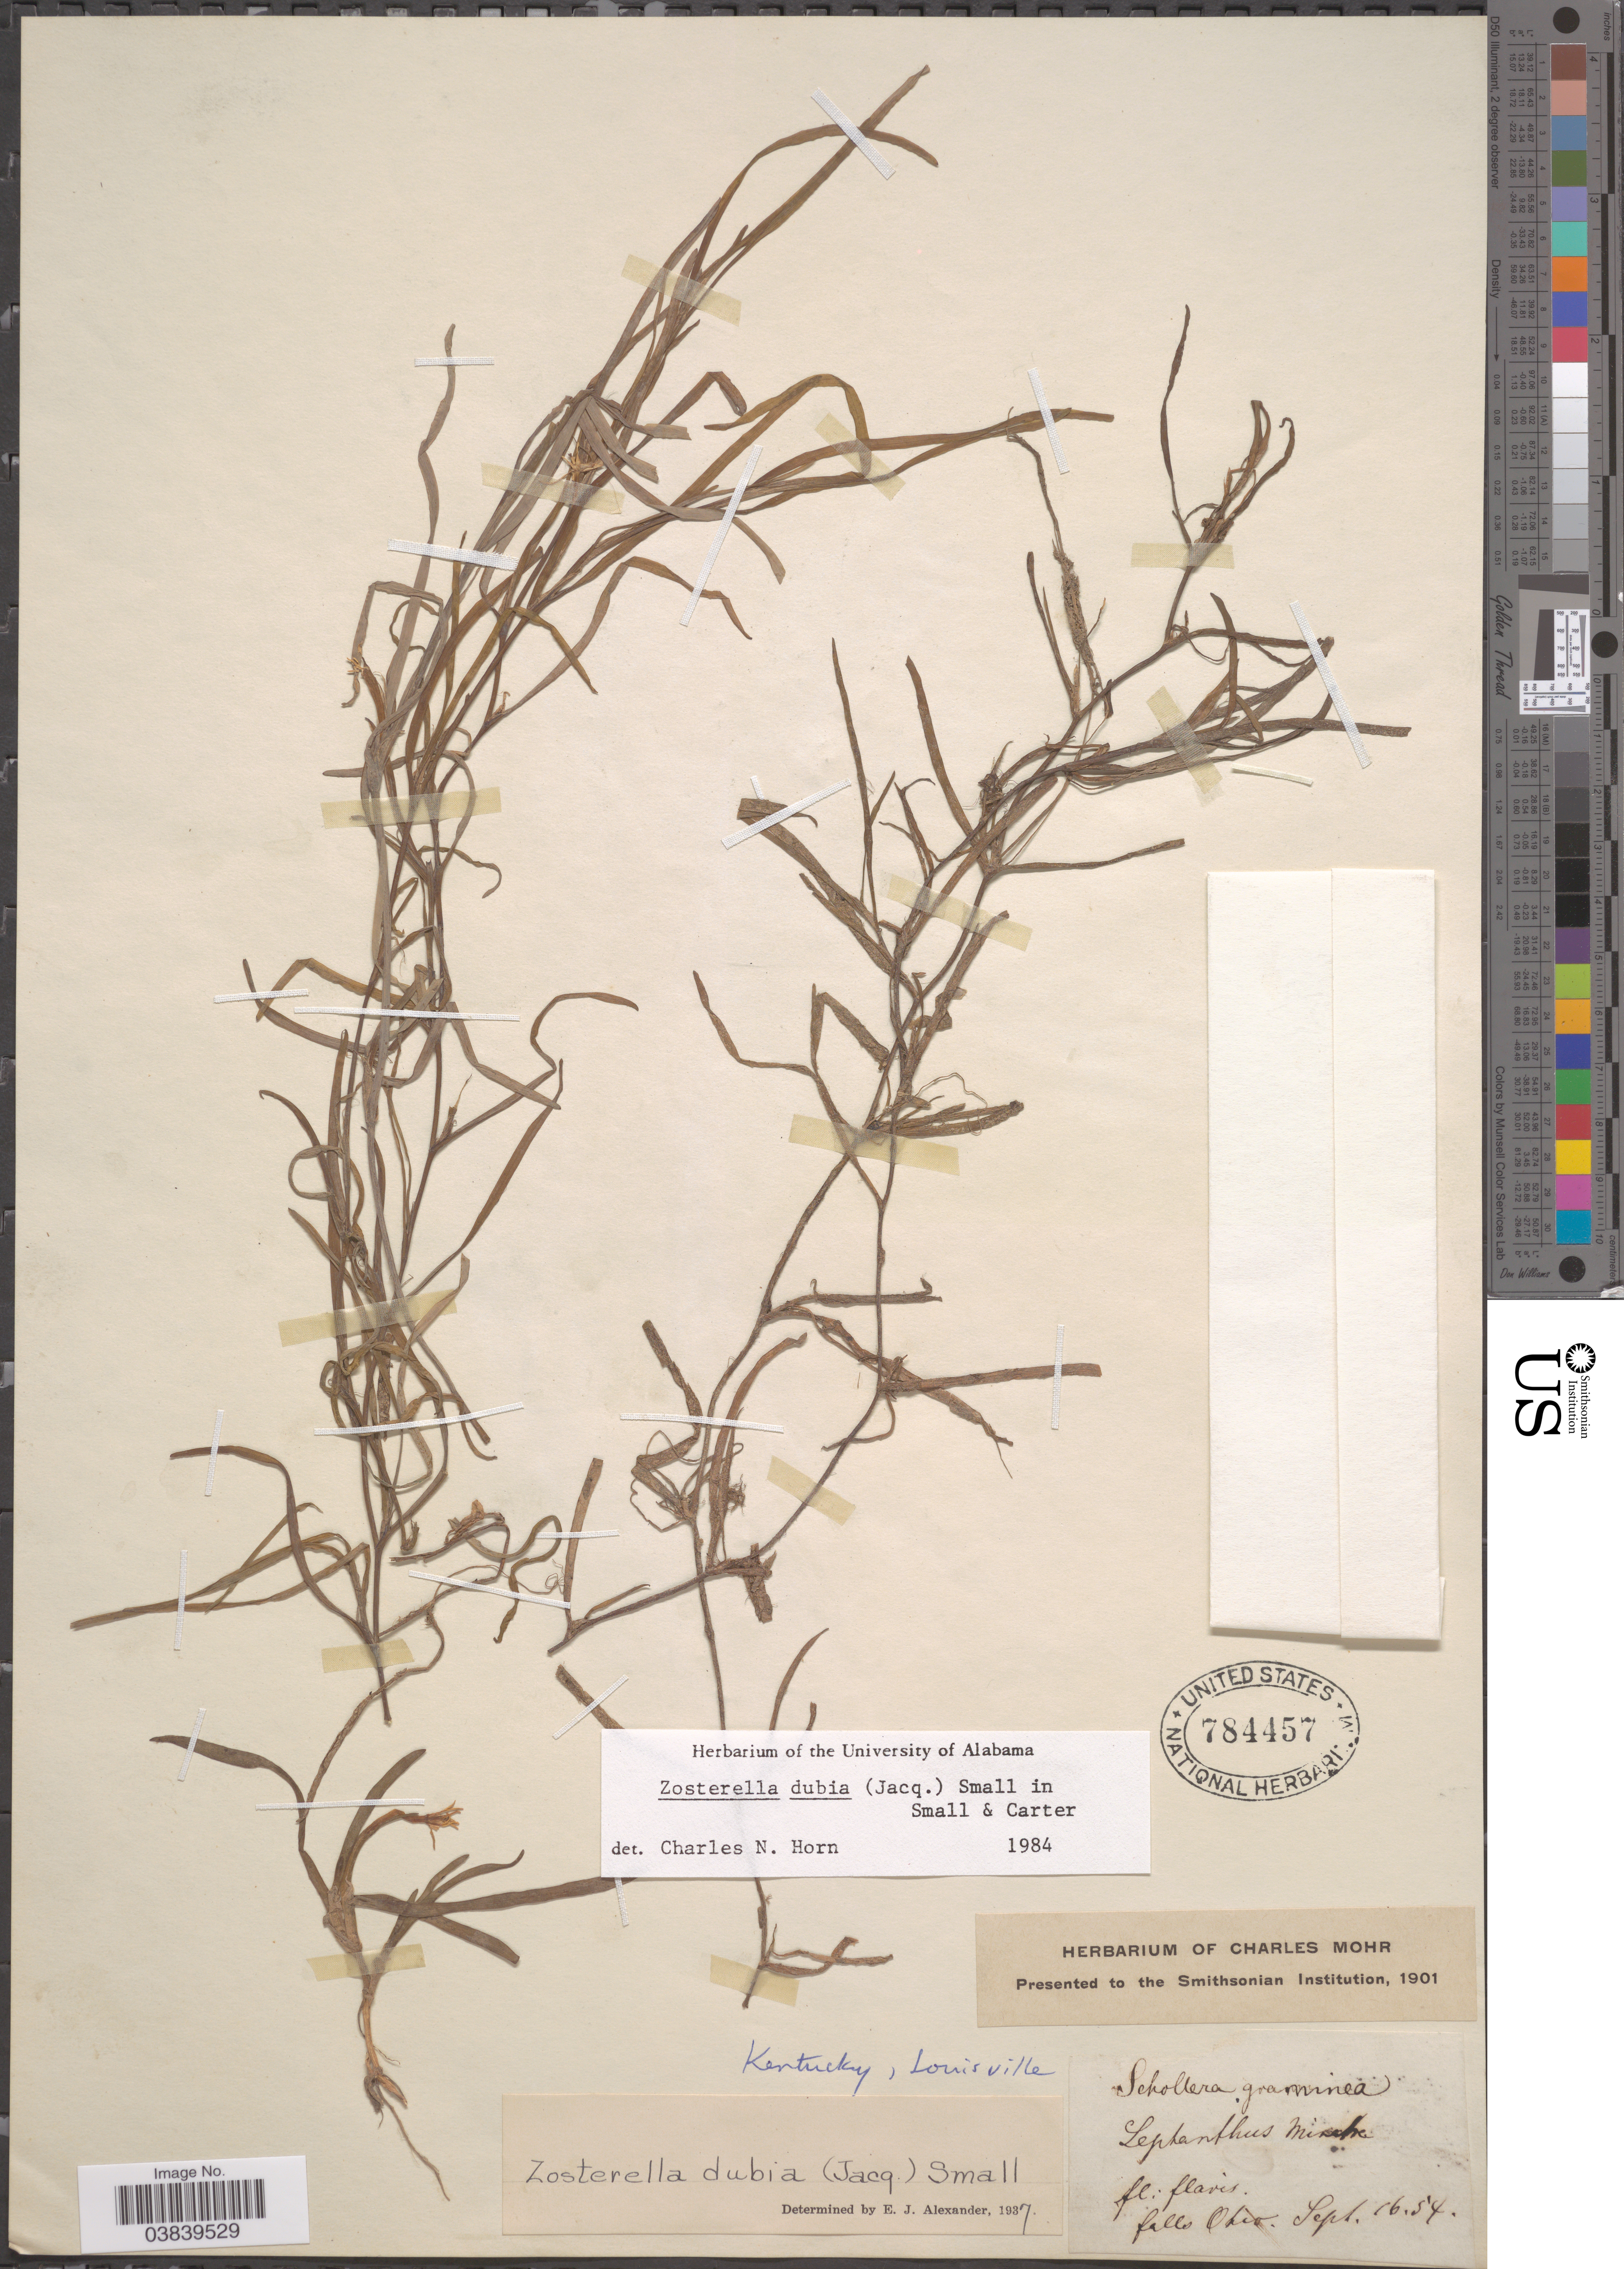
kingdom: Plantae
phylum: Tracheophyta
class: Liliopsida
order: Commelinales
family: Pontederiaceae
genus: Heteranthera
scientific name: Heteranthera dubia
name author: (Jacq.) MacMill.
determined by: Strong, Mark T., (BOT), Smithsonian Institution - National Museum of Natural History (UNITED STATES)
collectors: ex herb. Charles Mohr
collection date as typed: Transcribed d/m/y: 16/9/54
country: United States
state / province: Ohio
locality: Kentucky, Louisville.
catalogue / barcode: US 784457